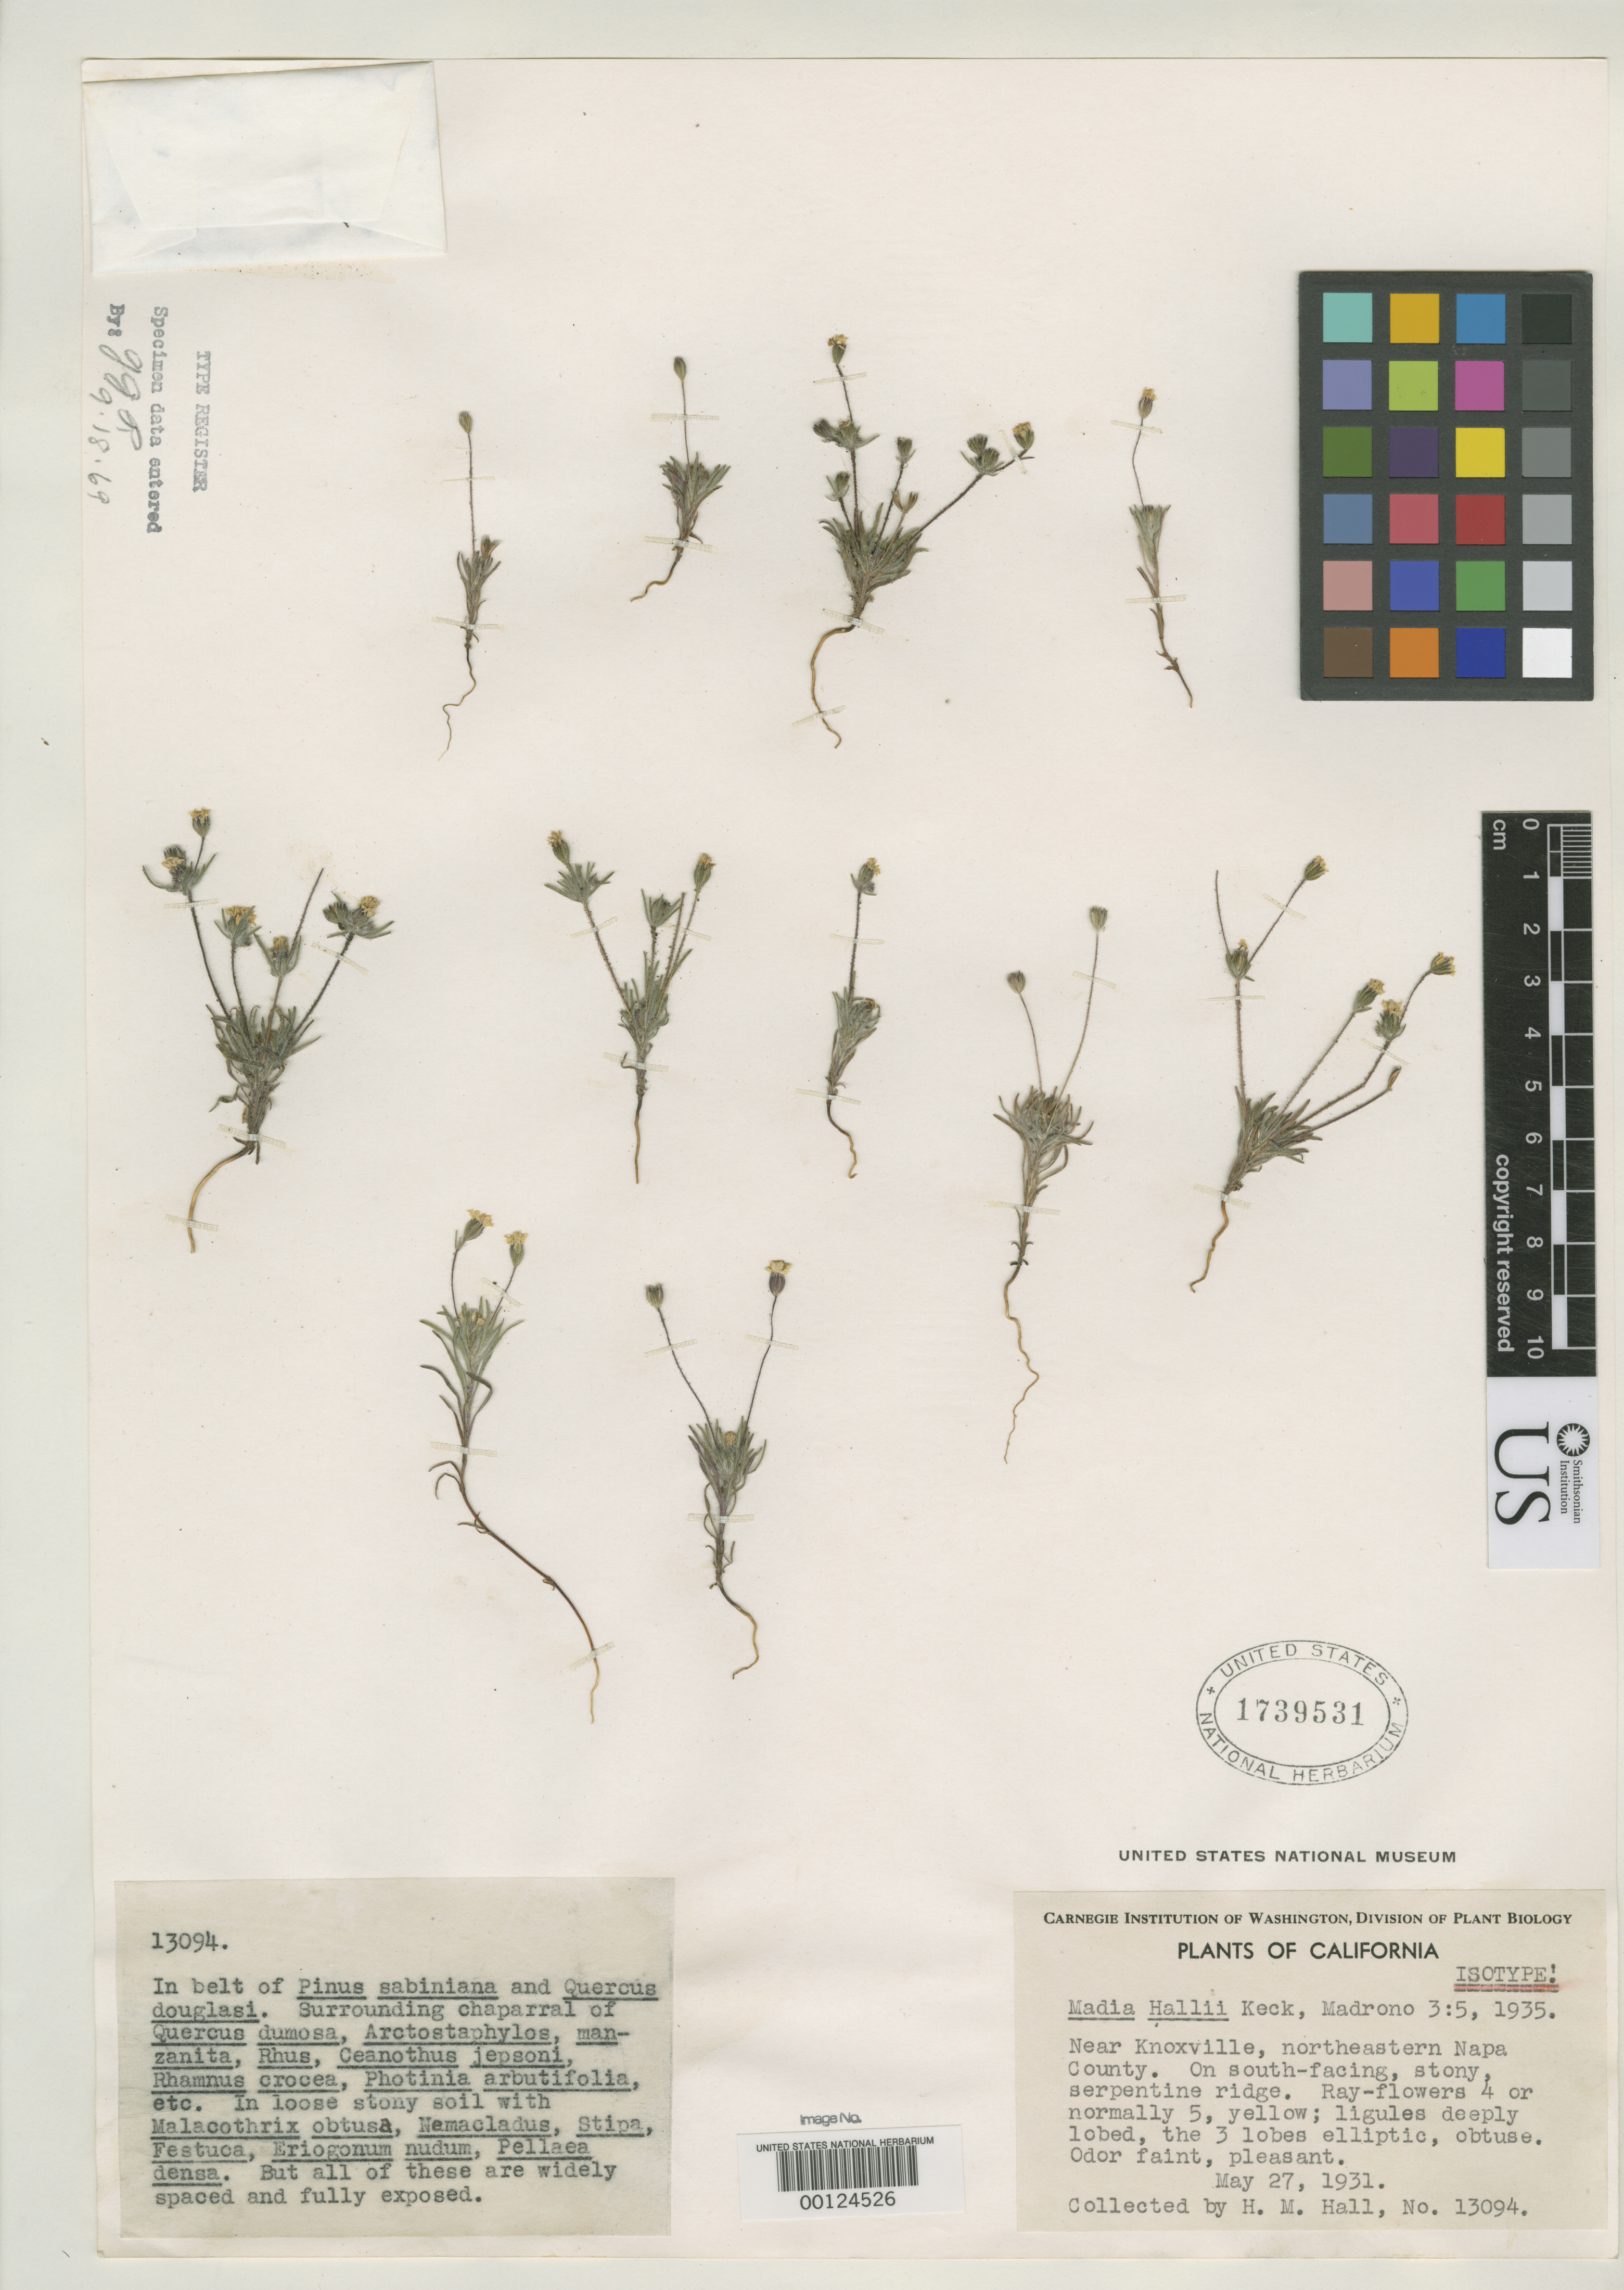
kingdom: Plantae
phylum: Tracheophyta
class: Magnoliopsida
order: Asterales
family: Asteraceae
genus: Madia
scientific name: Madia hallii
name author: D.D. Keck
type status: Isotype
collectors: H. M. Hall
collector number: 13094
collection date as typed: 27 May 1931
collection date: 1931-05-27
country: United States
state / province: California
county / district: Napa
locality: Knoxville.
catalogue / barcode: US 1739531